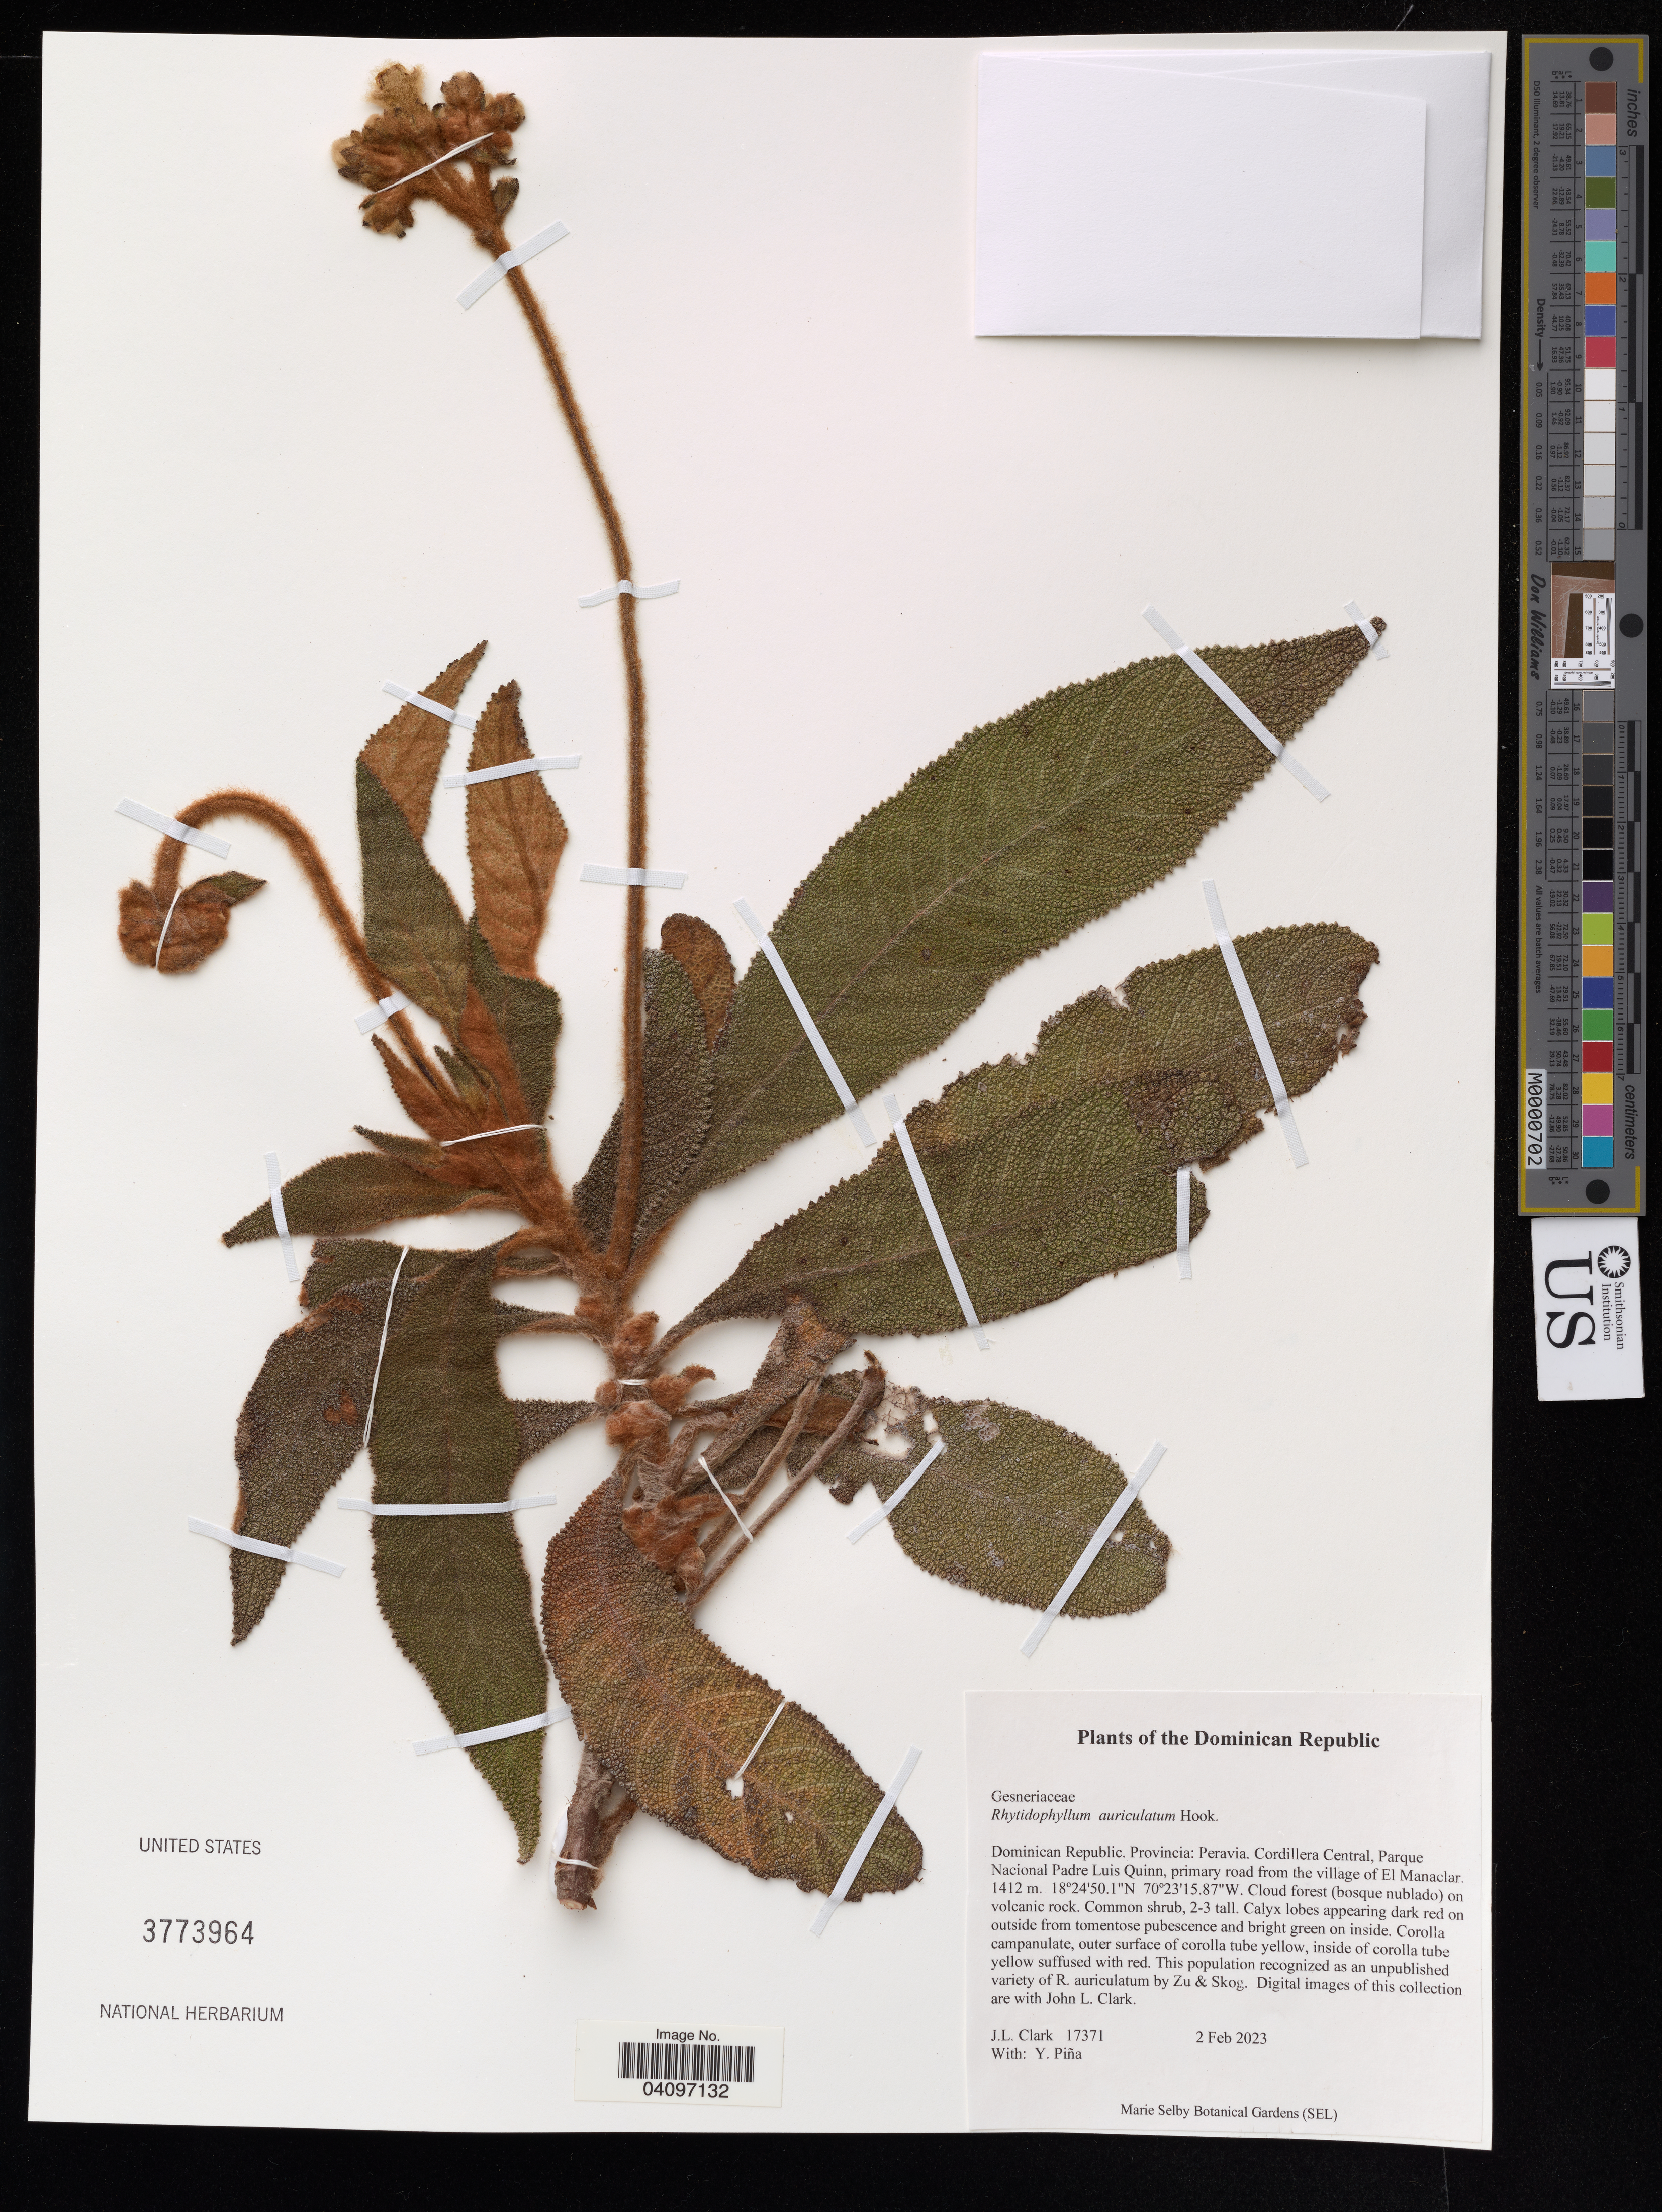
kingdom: Plantae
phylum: Tracheophyta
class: Magnoliopsida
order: Lamiales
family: Gesneriaceae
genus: Rhytidophyllum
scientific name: Rhytidophyllum auriculatum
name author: Hook.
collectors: J. Clark & Y. Piña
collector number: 17371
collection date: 2023-02-02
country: Dominican Republic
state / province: Peravia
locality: Cordillera Central, Parque Nacional Padre Luis Quinn, primary road from the village of El Manaclar.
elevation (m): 1412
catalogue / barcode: US 3773964